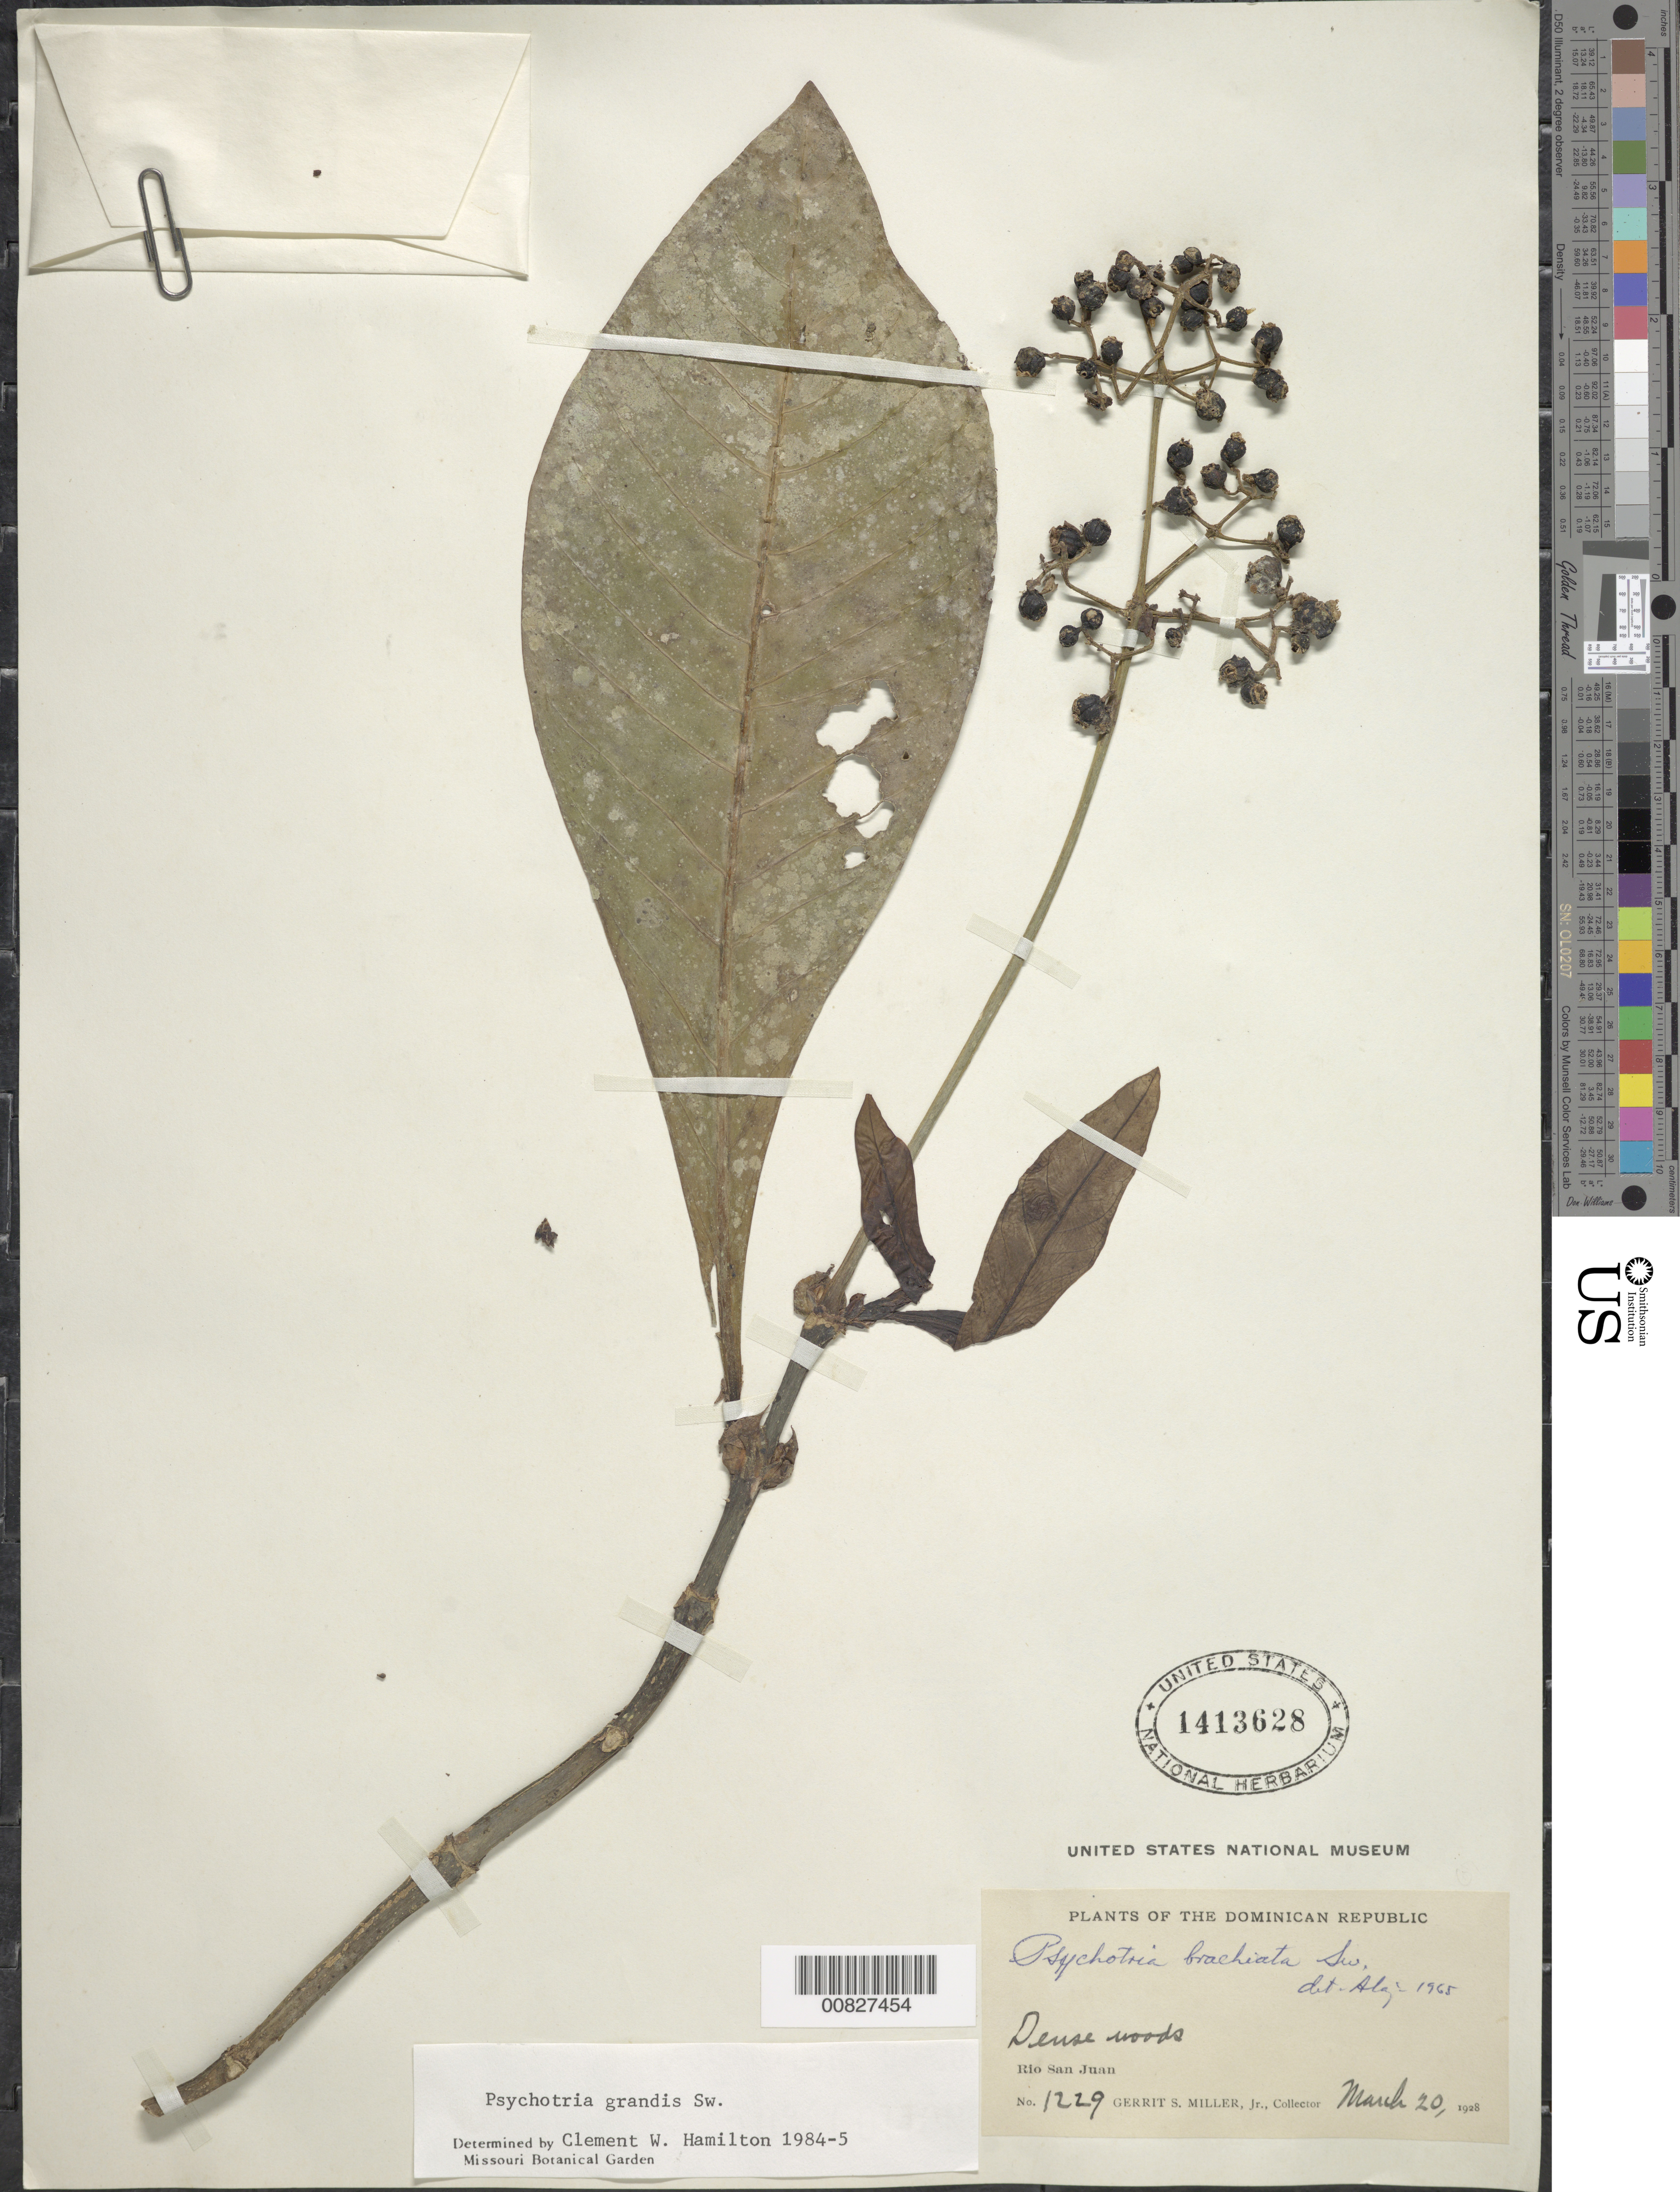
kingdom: Plantae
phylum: Tracheophyta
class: Magnoliopsida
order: Gentianales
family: Rubiaceae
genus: Psychotria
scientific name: Psychotria grandis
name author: Sw.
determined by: Hamilton, C. W.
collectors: G. S. Miller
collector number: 1229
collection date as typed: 20 Mar 1928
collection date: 1928-03-20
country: Dominican Republic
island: Hispaniola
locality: Rio San Juan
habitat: Dense woods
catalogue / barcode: US 1413628